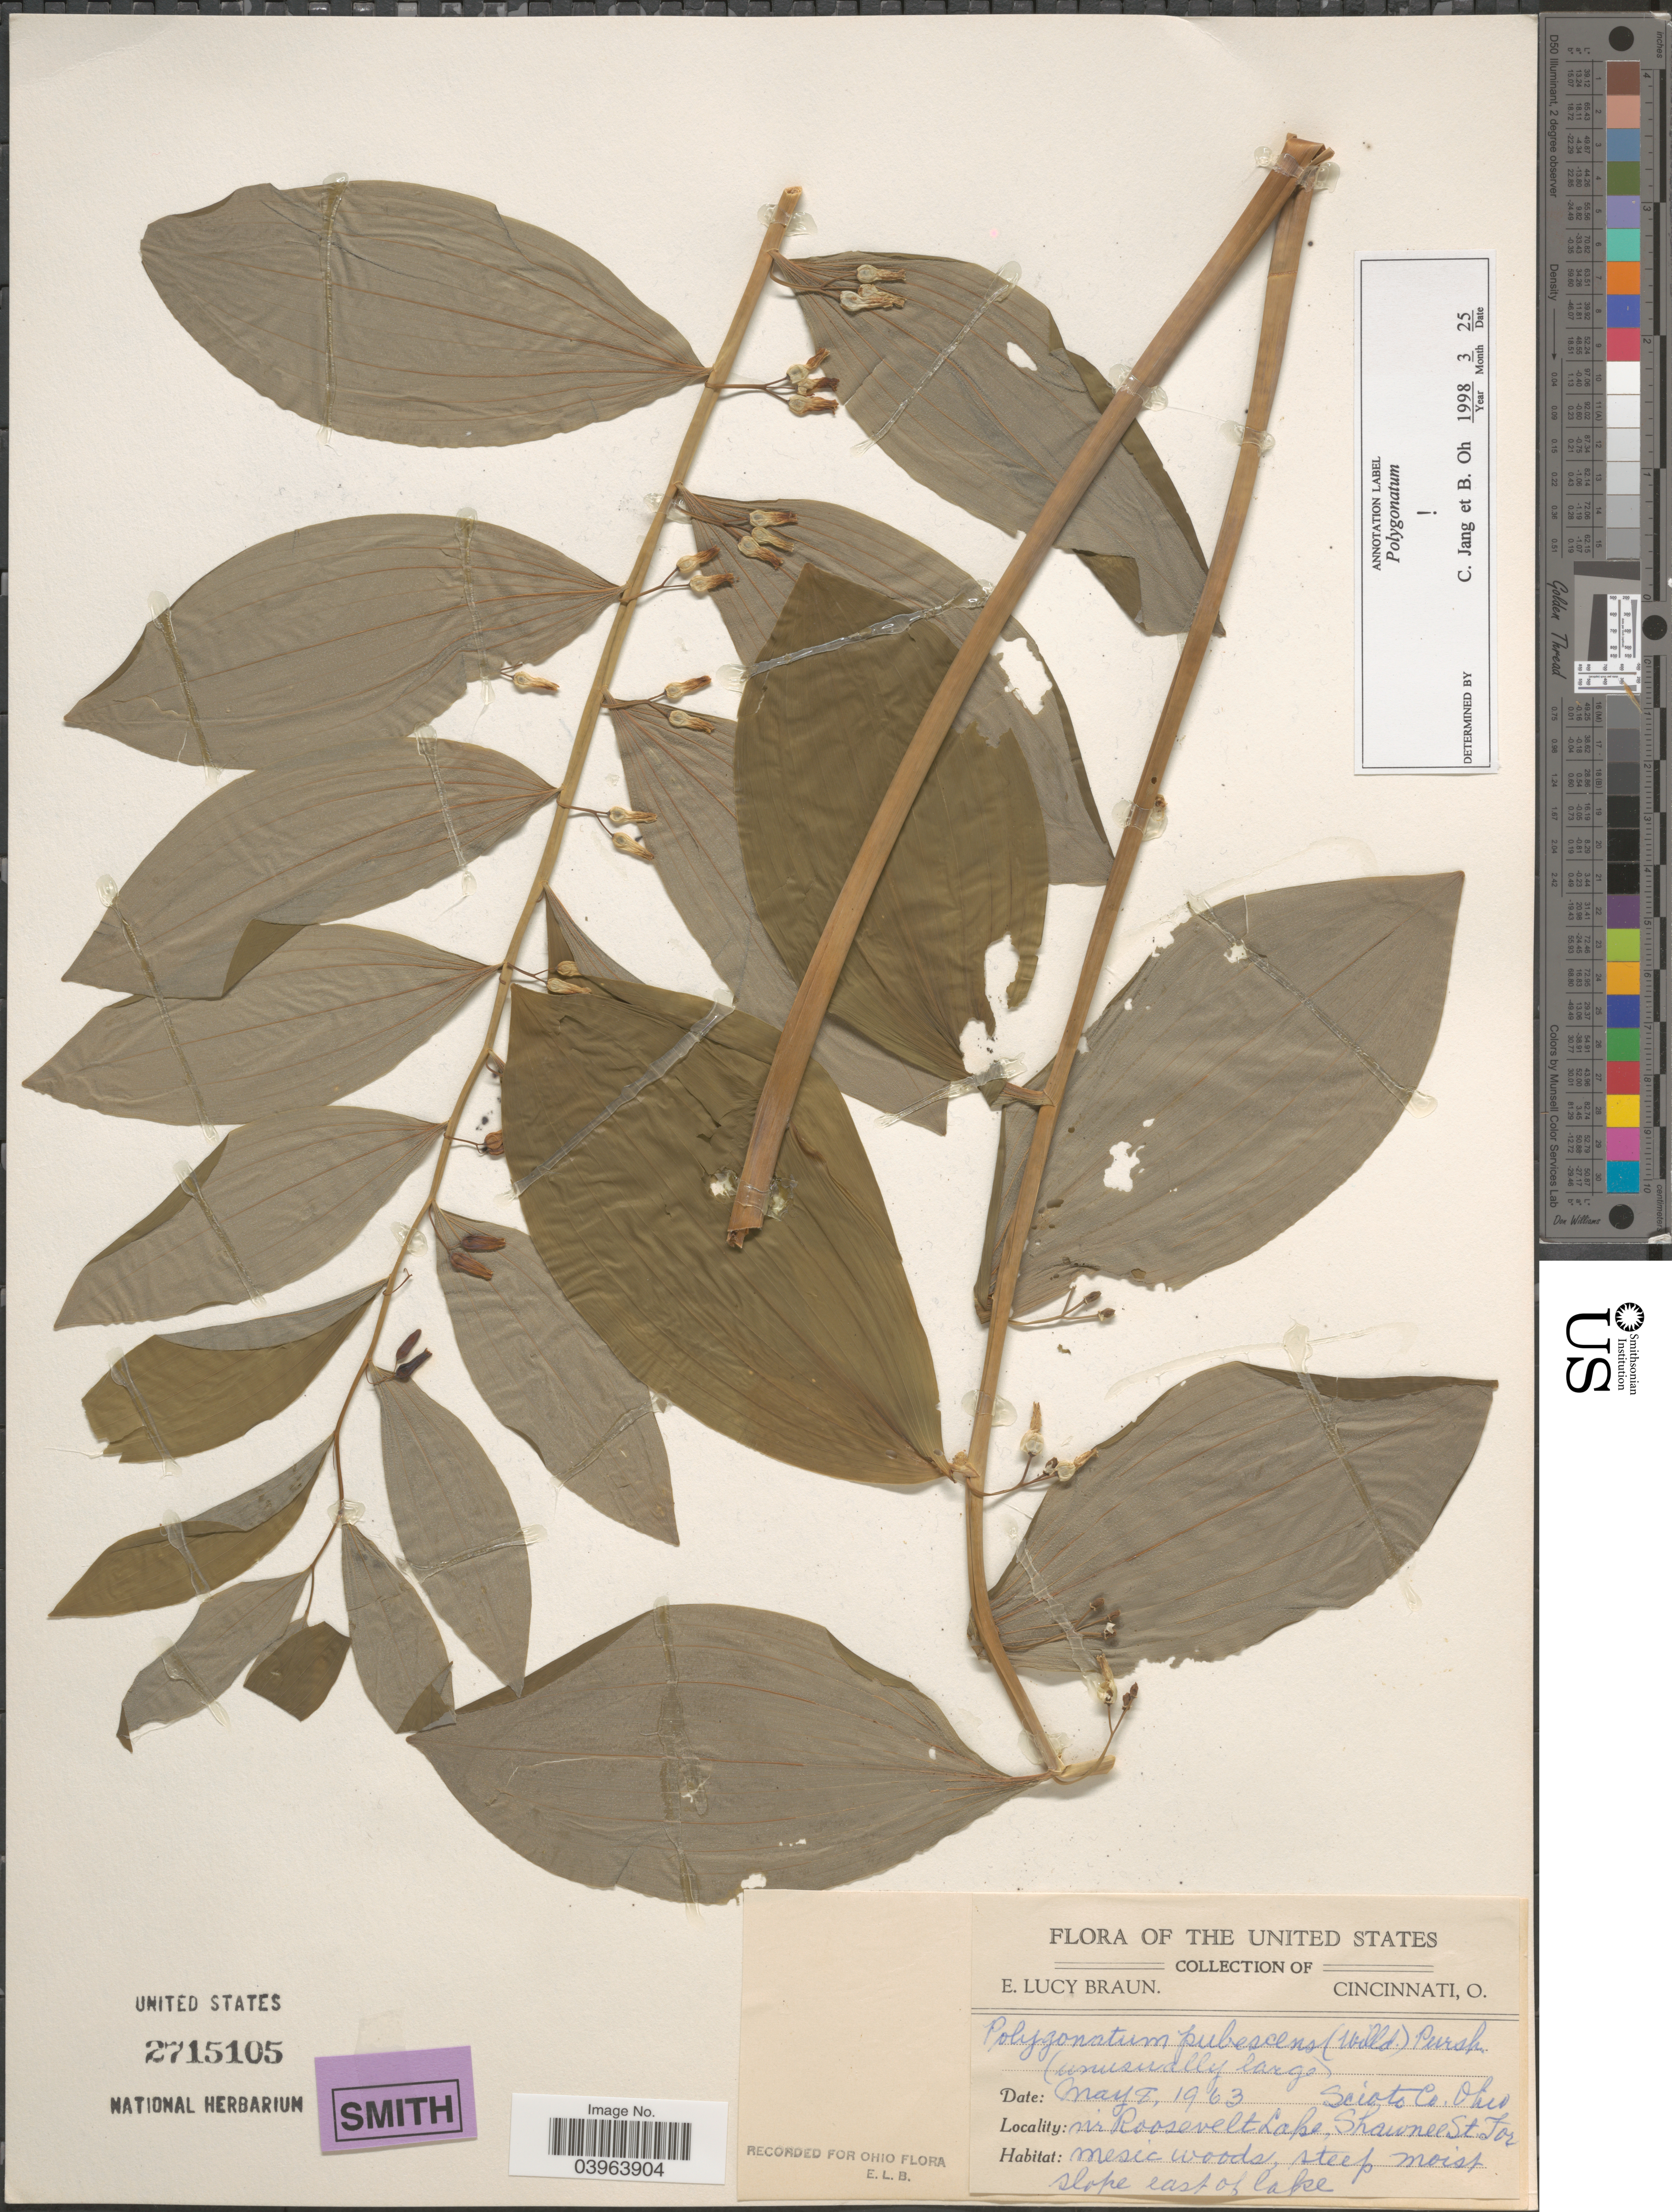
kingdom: Plantae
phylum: Tracheophyta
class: Liliopsida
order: Asparagales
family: Asparagaceae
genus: Polygonatum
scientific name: Polygonatum pubescens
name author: (Willd.) Pursh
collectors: E. L. Braun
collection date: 1963-05-08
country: United States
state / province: Ohio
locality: Scioto Co. Nr Roosevelt Lake, Shawnee St. For. Slope east of lake.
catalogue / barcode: US 2715105